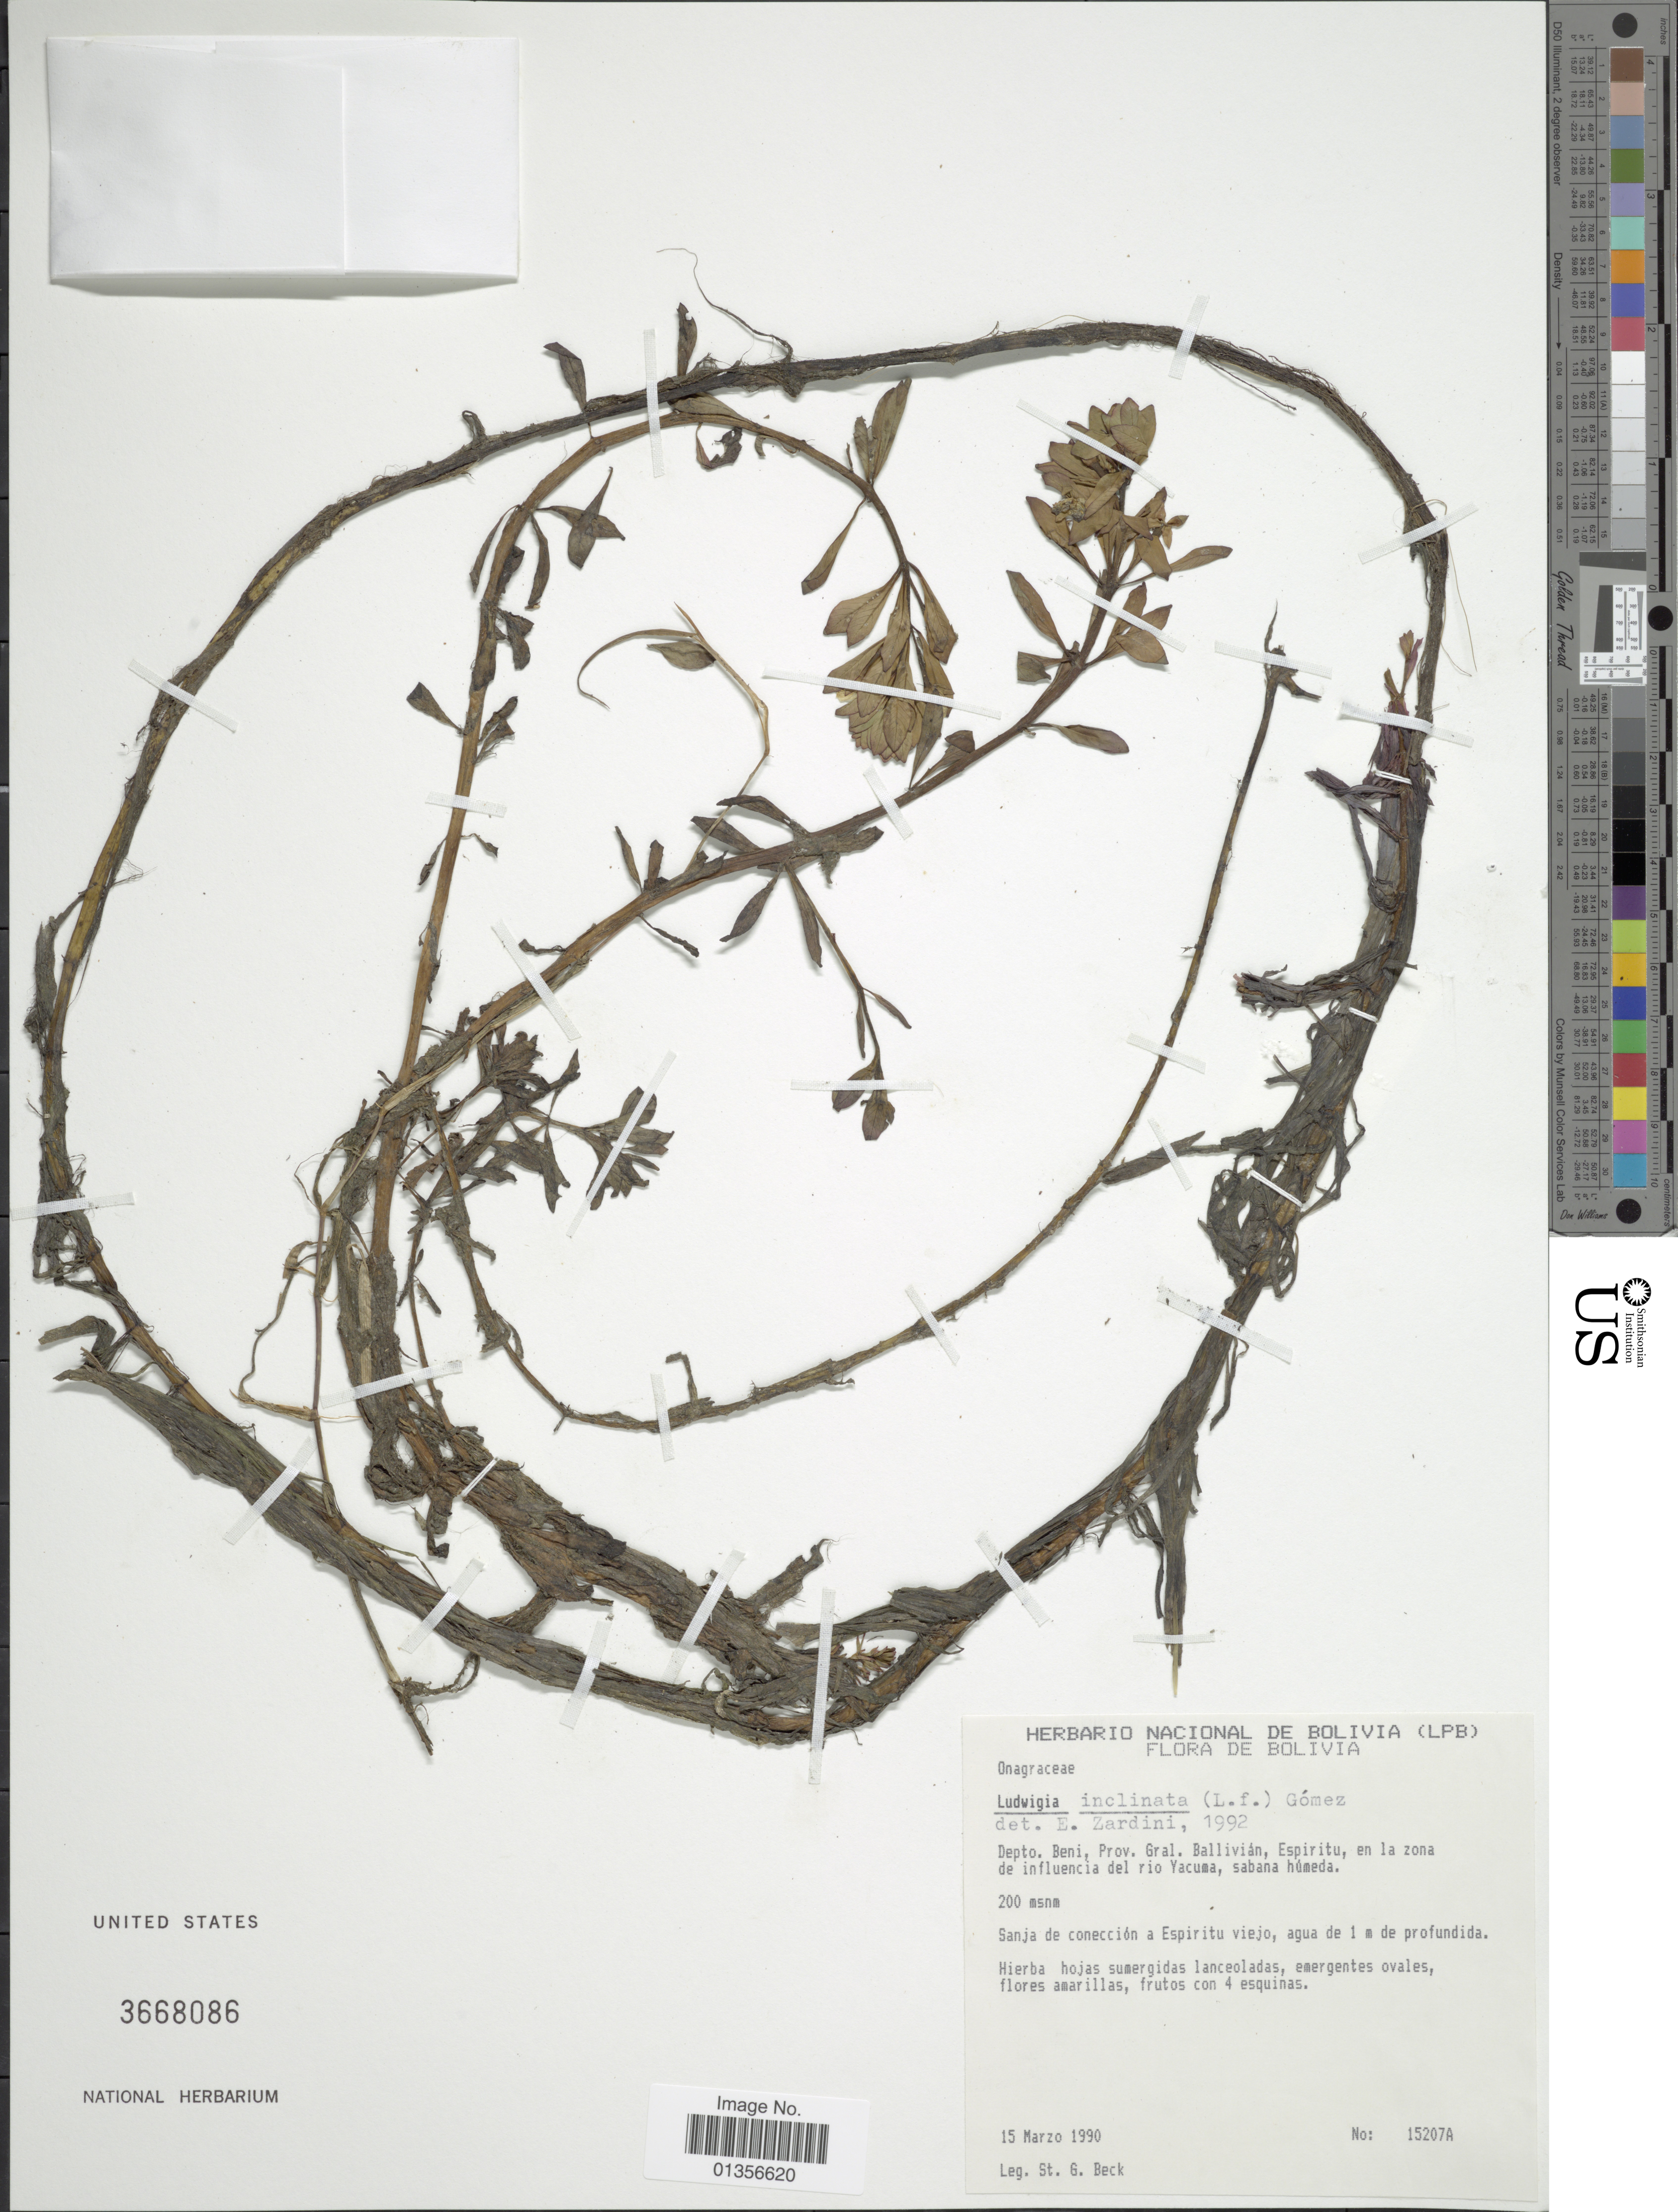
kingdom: Plantae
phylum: Tracheophyta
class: Magnoliopsida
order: Myrtales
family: Onagraceae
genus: Ludwigia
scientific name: Ludwigia inclinata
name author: (L. f.) M. Gómez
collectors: G. Beck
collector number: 15207A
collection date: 1990-03-15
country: Bolivia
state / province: Beni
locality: Prov. Gral Ballivián, Espiritu, en la zona de influencia del rio Yacuma, sabana húmeda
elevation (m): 200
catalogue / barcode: US 3668086